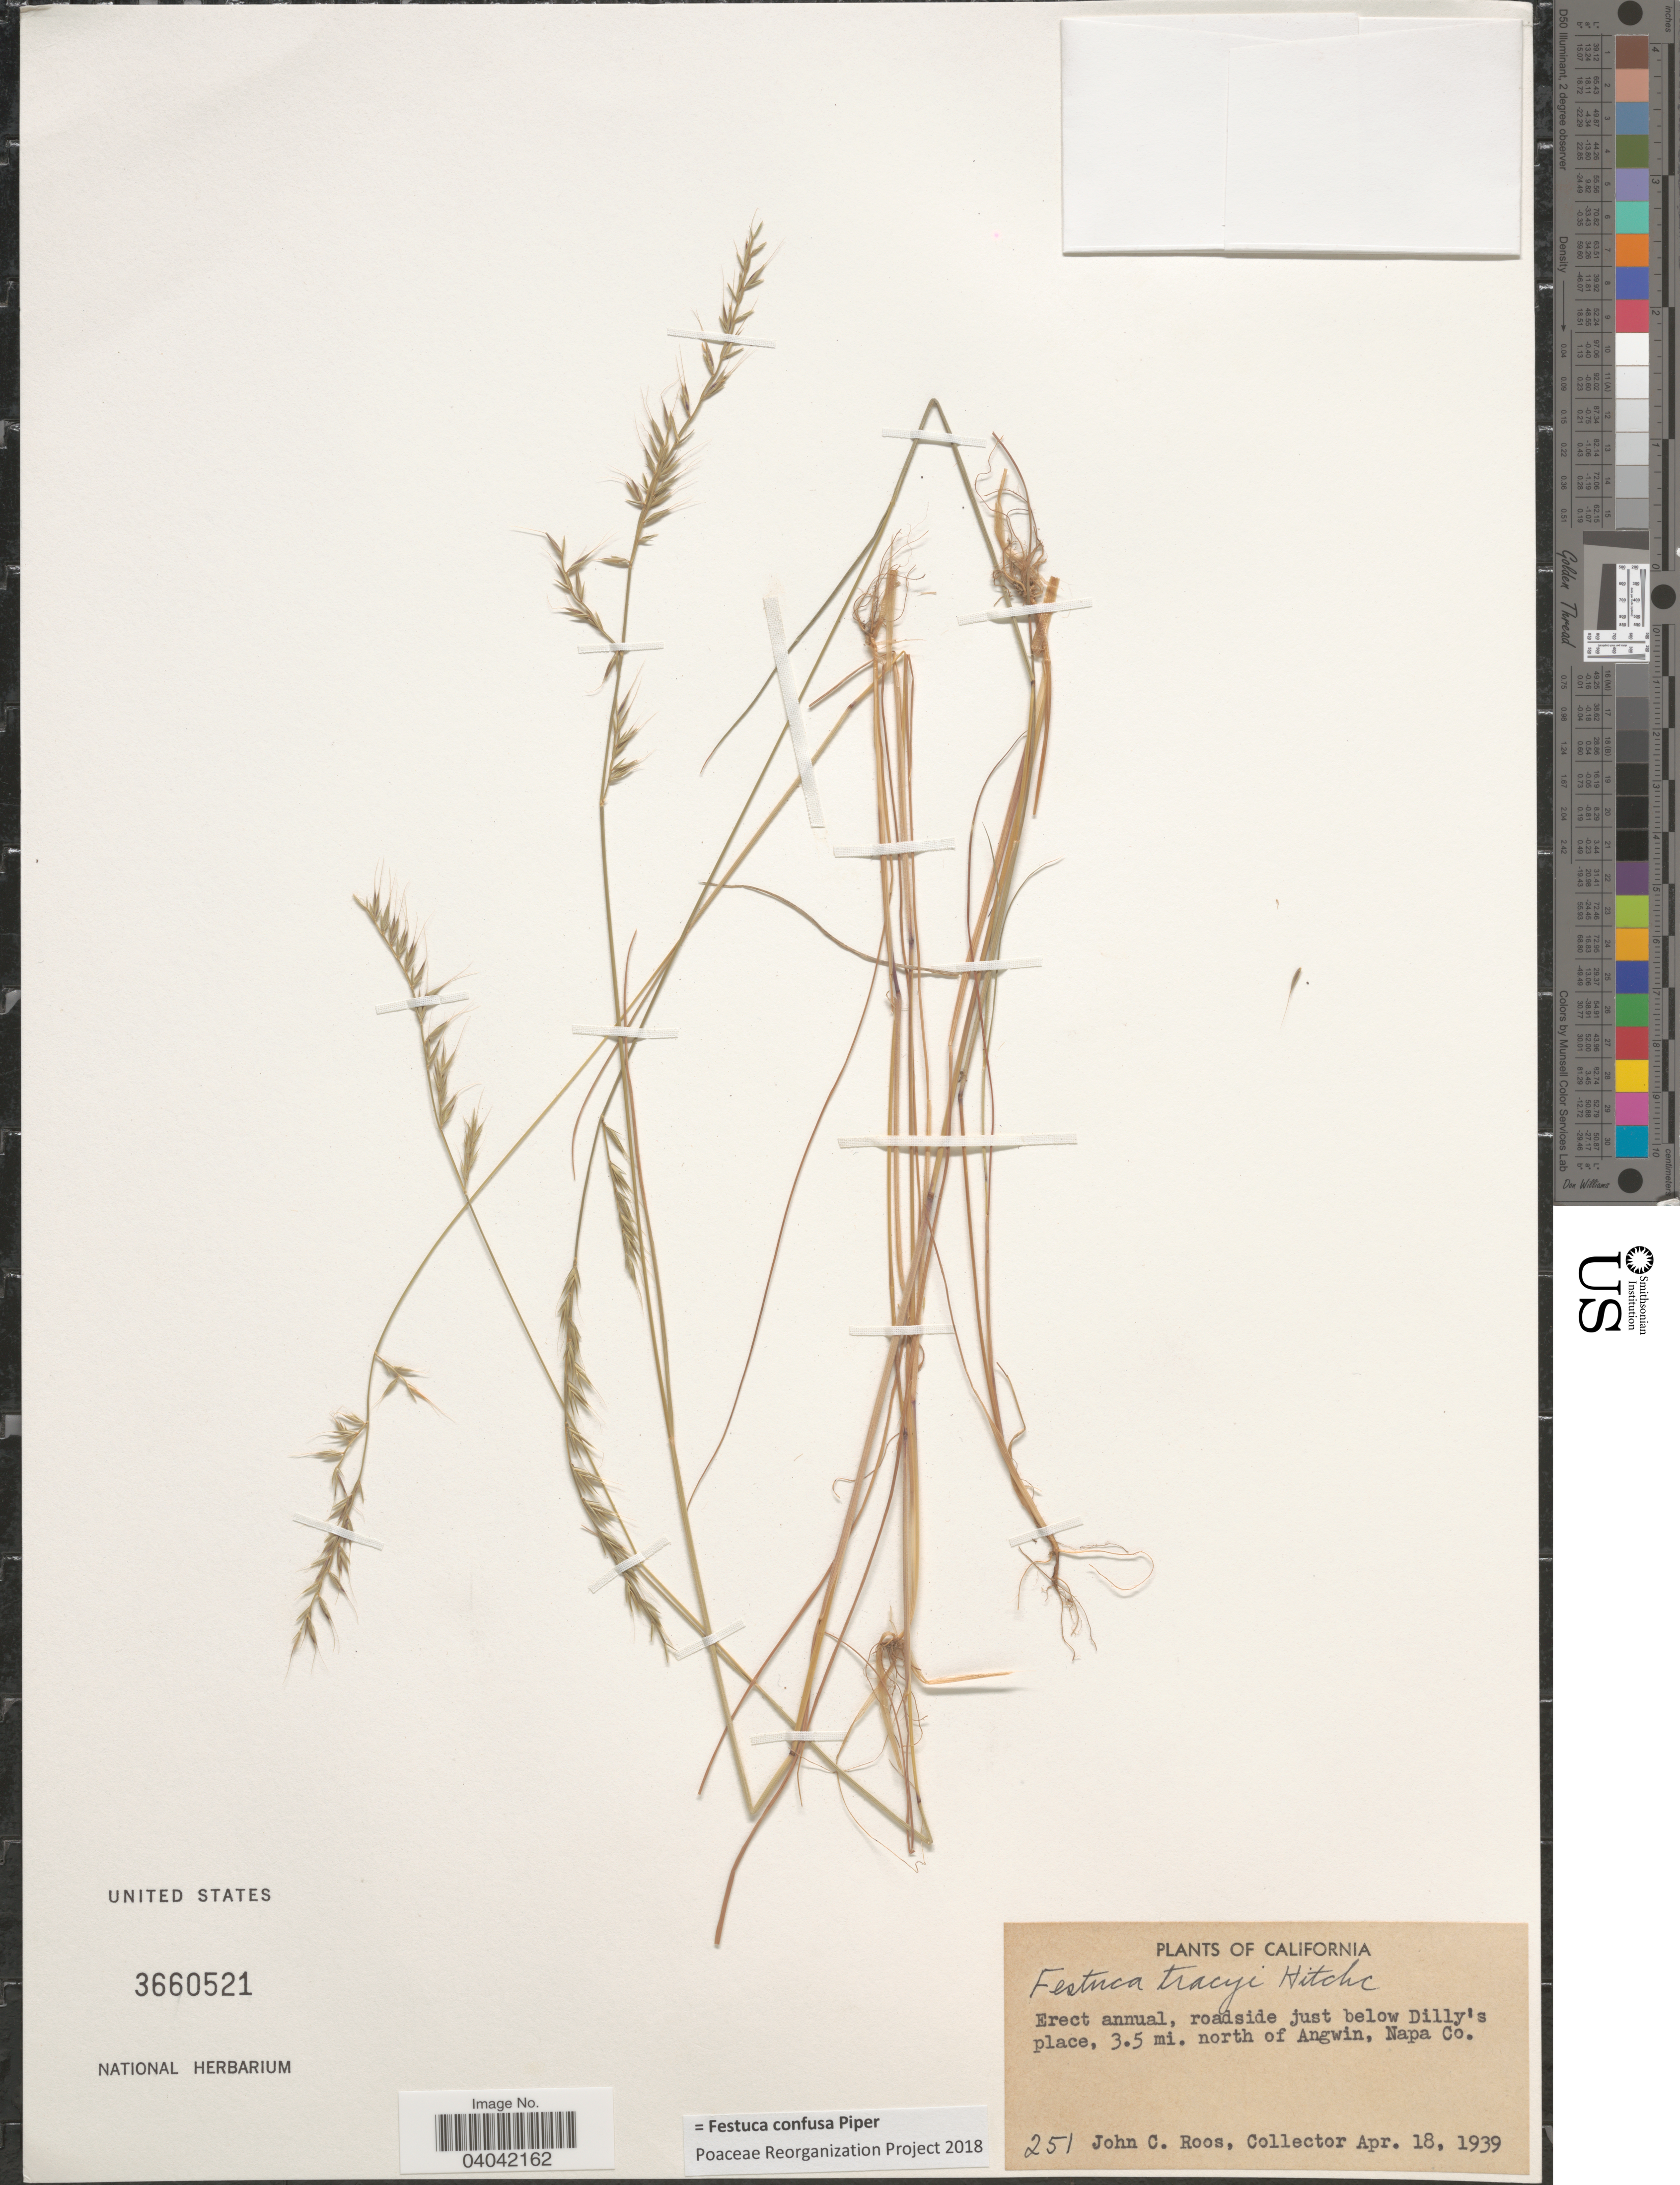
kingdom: Plantae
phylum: Tracheophyta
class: Liliopsida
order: Poales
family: Poaceae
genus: Festuca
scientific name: Festuca confusa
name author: Piper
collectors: J. C. Roos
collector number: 251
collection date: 1939-04-18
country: United States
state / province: California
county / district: Napa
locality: Roadside just below Dilly's place, 3.5 mi. north of Angwin, Napa Co.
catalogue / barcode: US 3660521